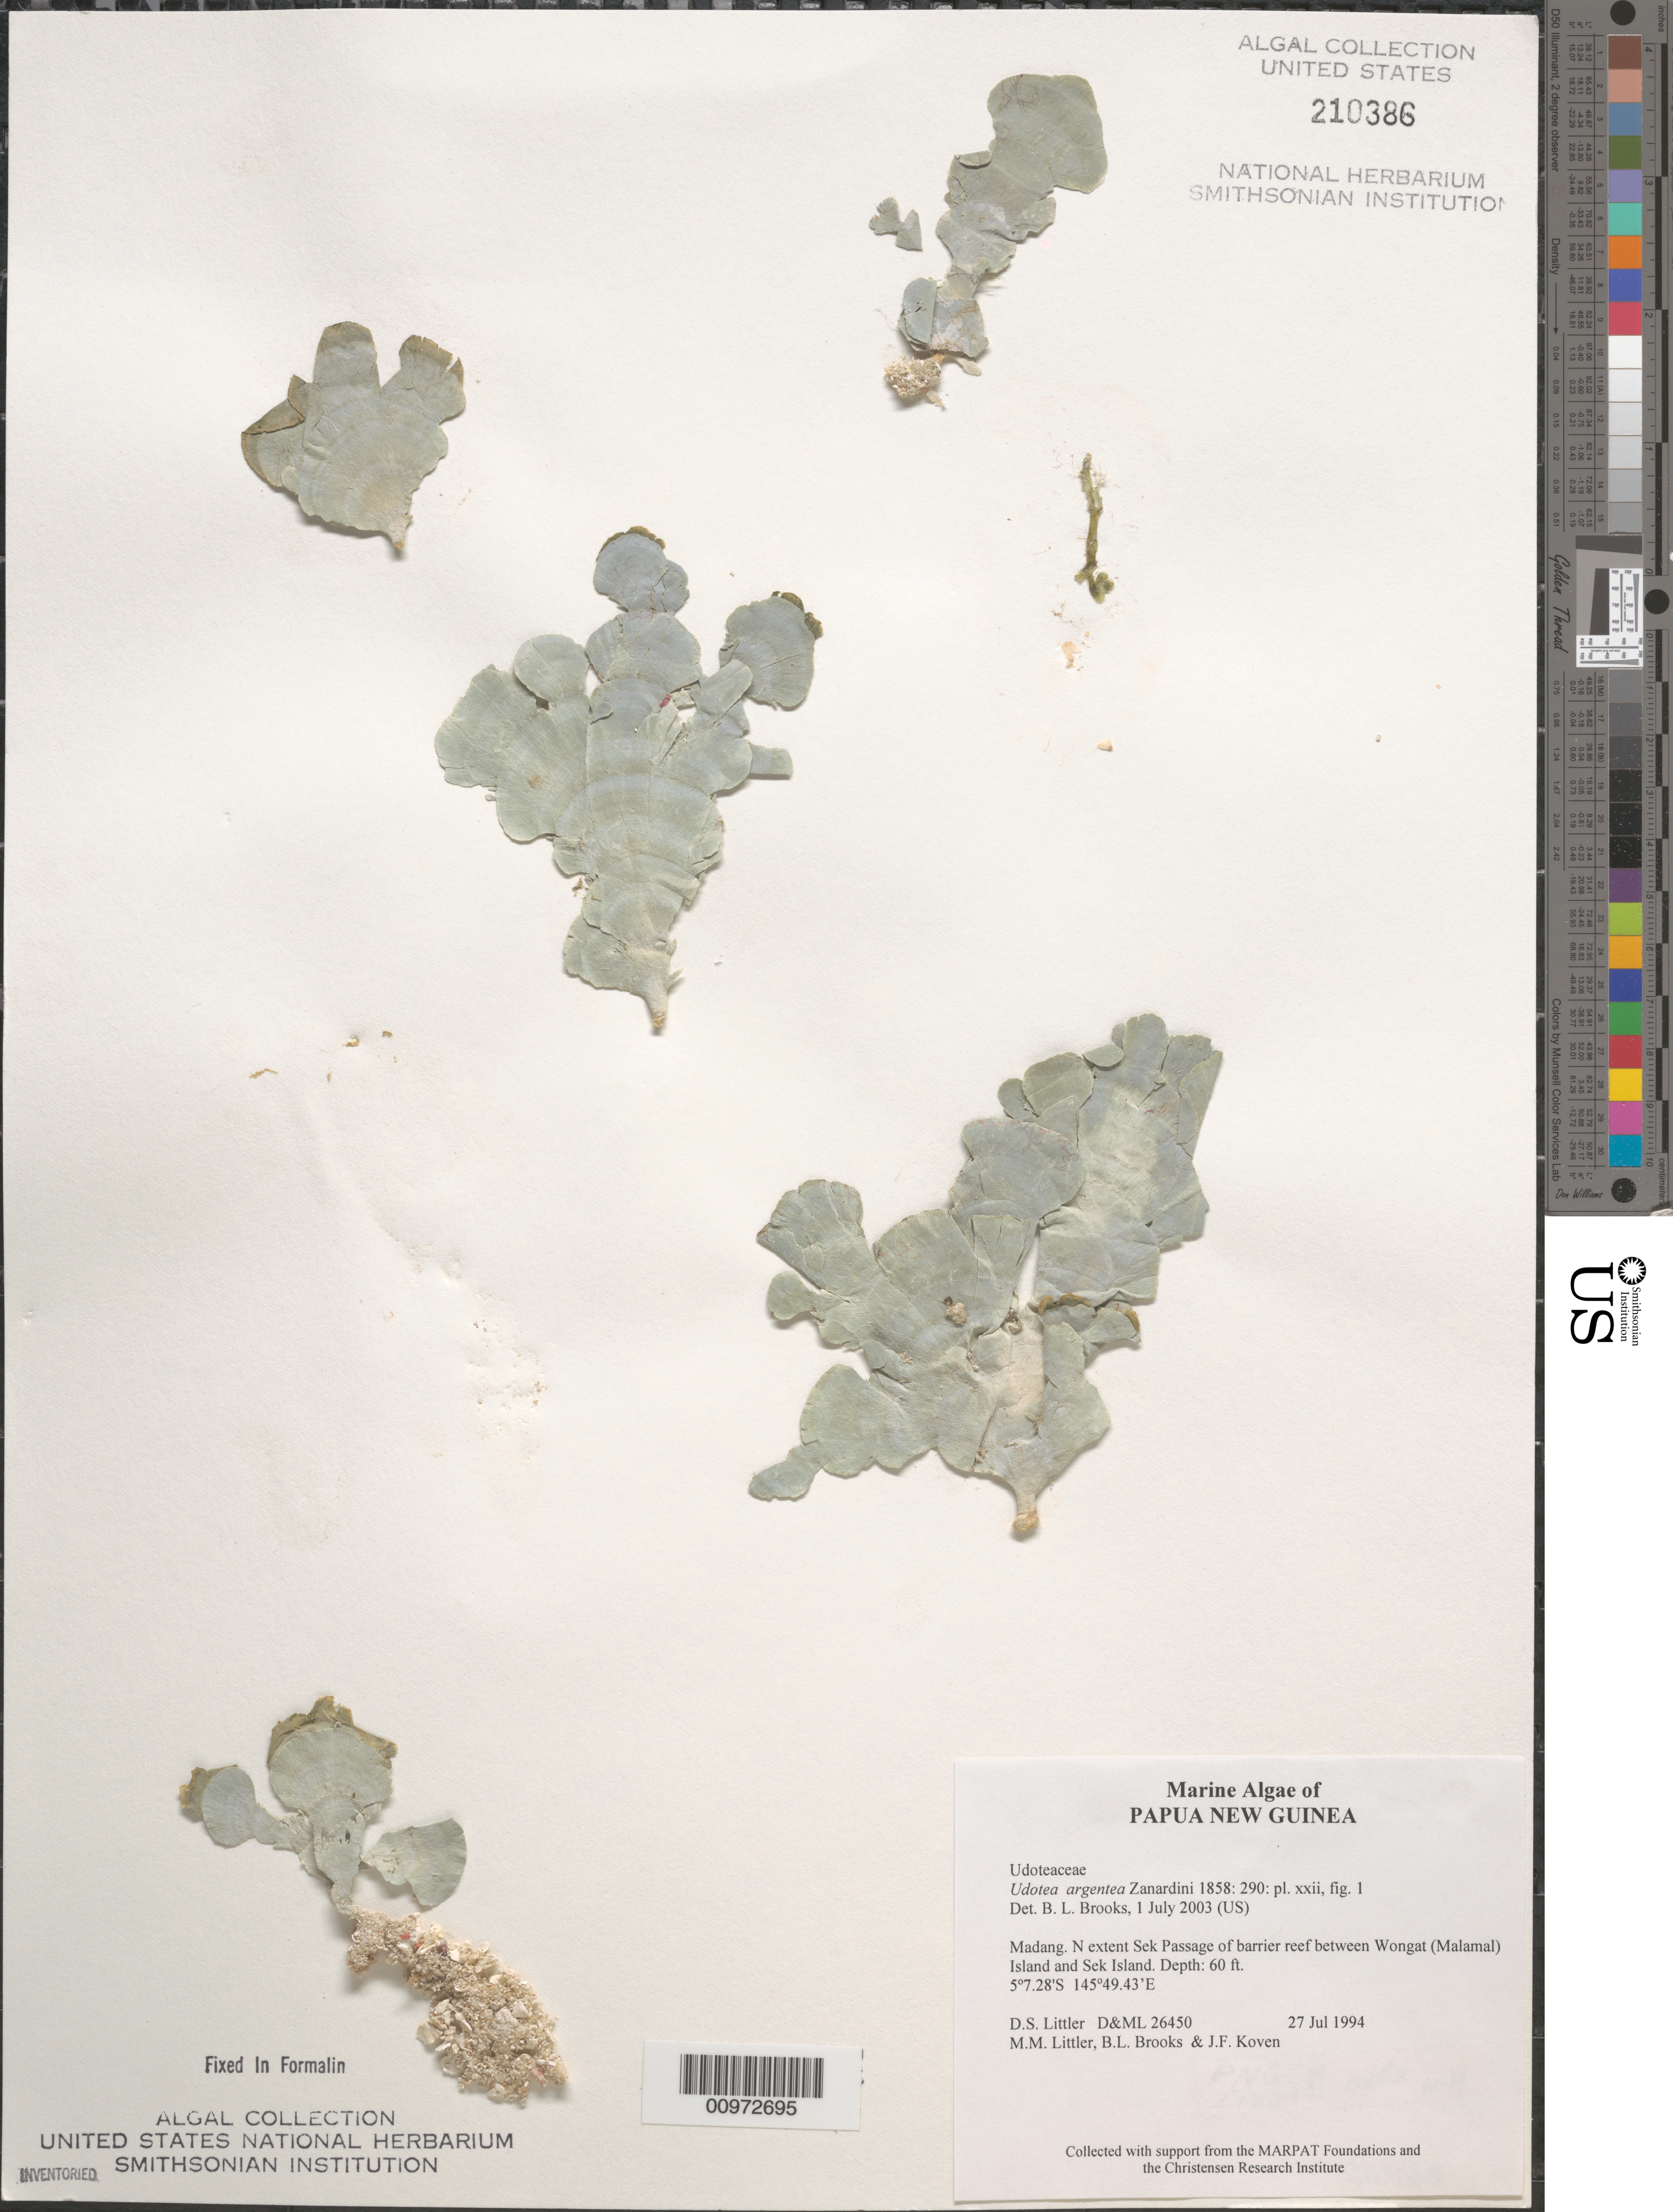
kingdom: Plantae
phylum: Chlorophyta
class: Ulvophyceae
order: Bryopsidales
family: Udoteaceae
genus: Udotea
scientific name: Udotea argentea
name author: Zanardini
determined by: Brooks, B. L., (BOT), Smithsonian Institution - National Museum of Natural History (UNITED STATES)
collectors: D. S. Littler, M. M. Littler, B. Brooks & J. Koven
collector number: D&ML 26450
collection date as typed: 27 Jul 1994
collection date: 1994-07-27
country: Papua New Guinea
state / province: Madang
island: New Guinea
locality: Sek Passage, north extent of barrier reef between Wongat Island (Malamal Island) and Sek Island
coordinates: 5 7.28'S, 145 49.43'E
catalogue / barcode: US 210386